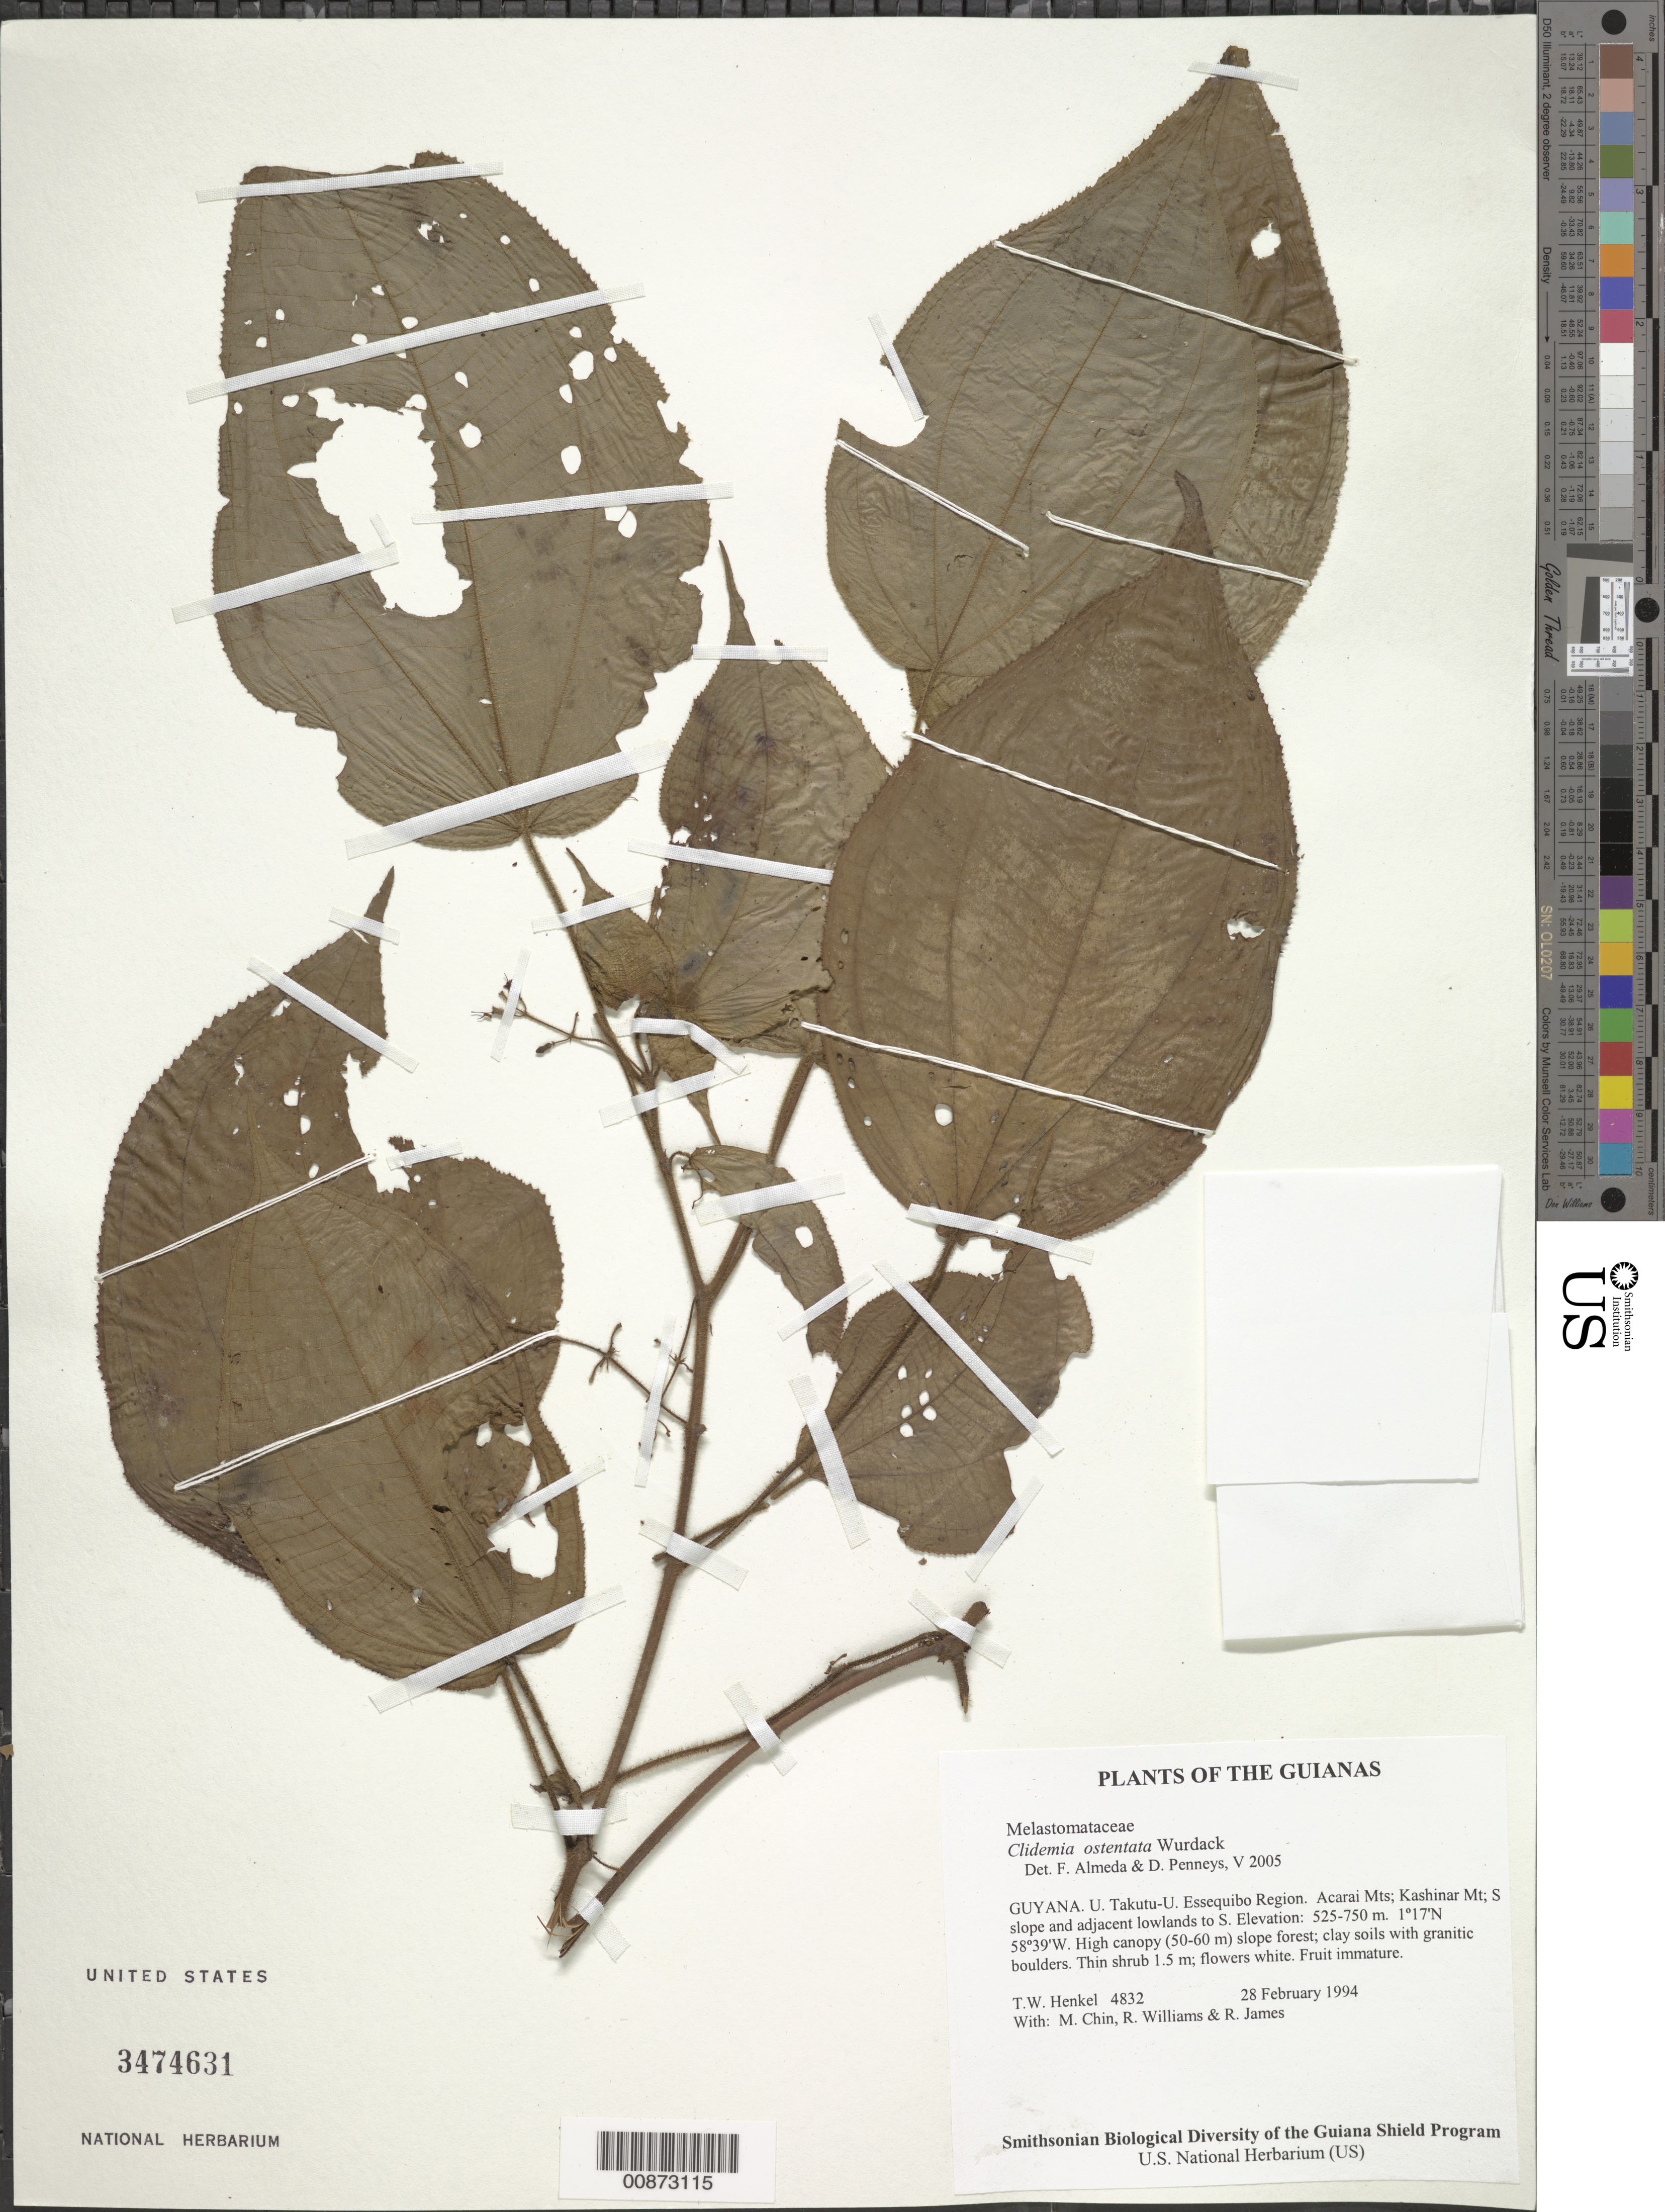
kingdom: Plantae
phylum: Tracheophyta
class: Magnoliopsida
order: Myrtales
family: Melastomataceae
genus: Clidemia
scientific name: Clidemia ostentata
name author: Wurdack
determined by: Almeda, F.; Penneys, D. S.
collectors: T. Henkel, M. Chin, R. Williams & R. James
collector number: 4832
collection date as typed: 28 February 1994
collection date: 1994-02-28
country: Guyana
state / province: U. Takutu-U. Essequibo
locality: Acarai Mts; Kashinar Mt; S slope and adjacent lowlands to S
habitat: High canopy (50-60 m) slope forest; clay soils with granitic boulders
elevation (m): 525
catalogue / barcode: US 3474631